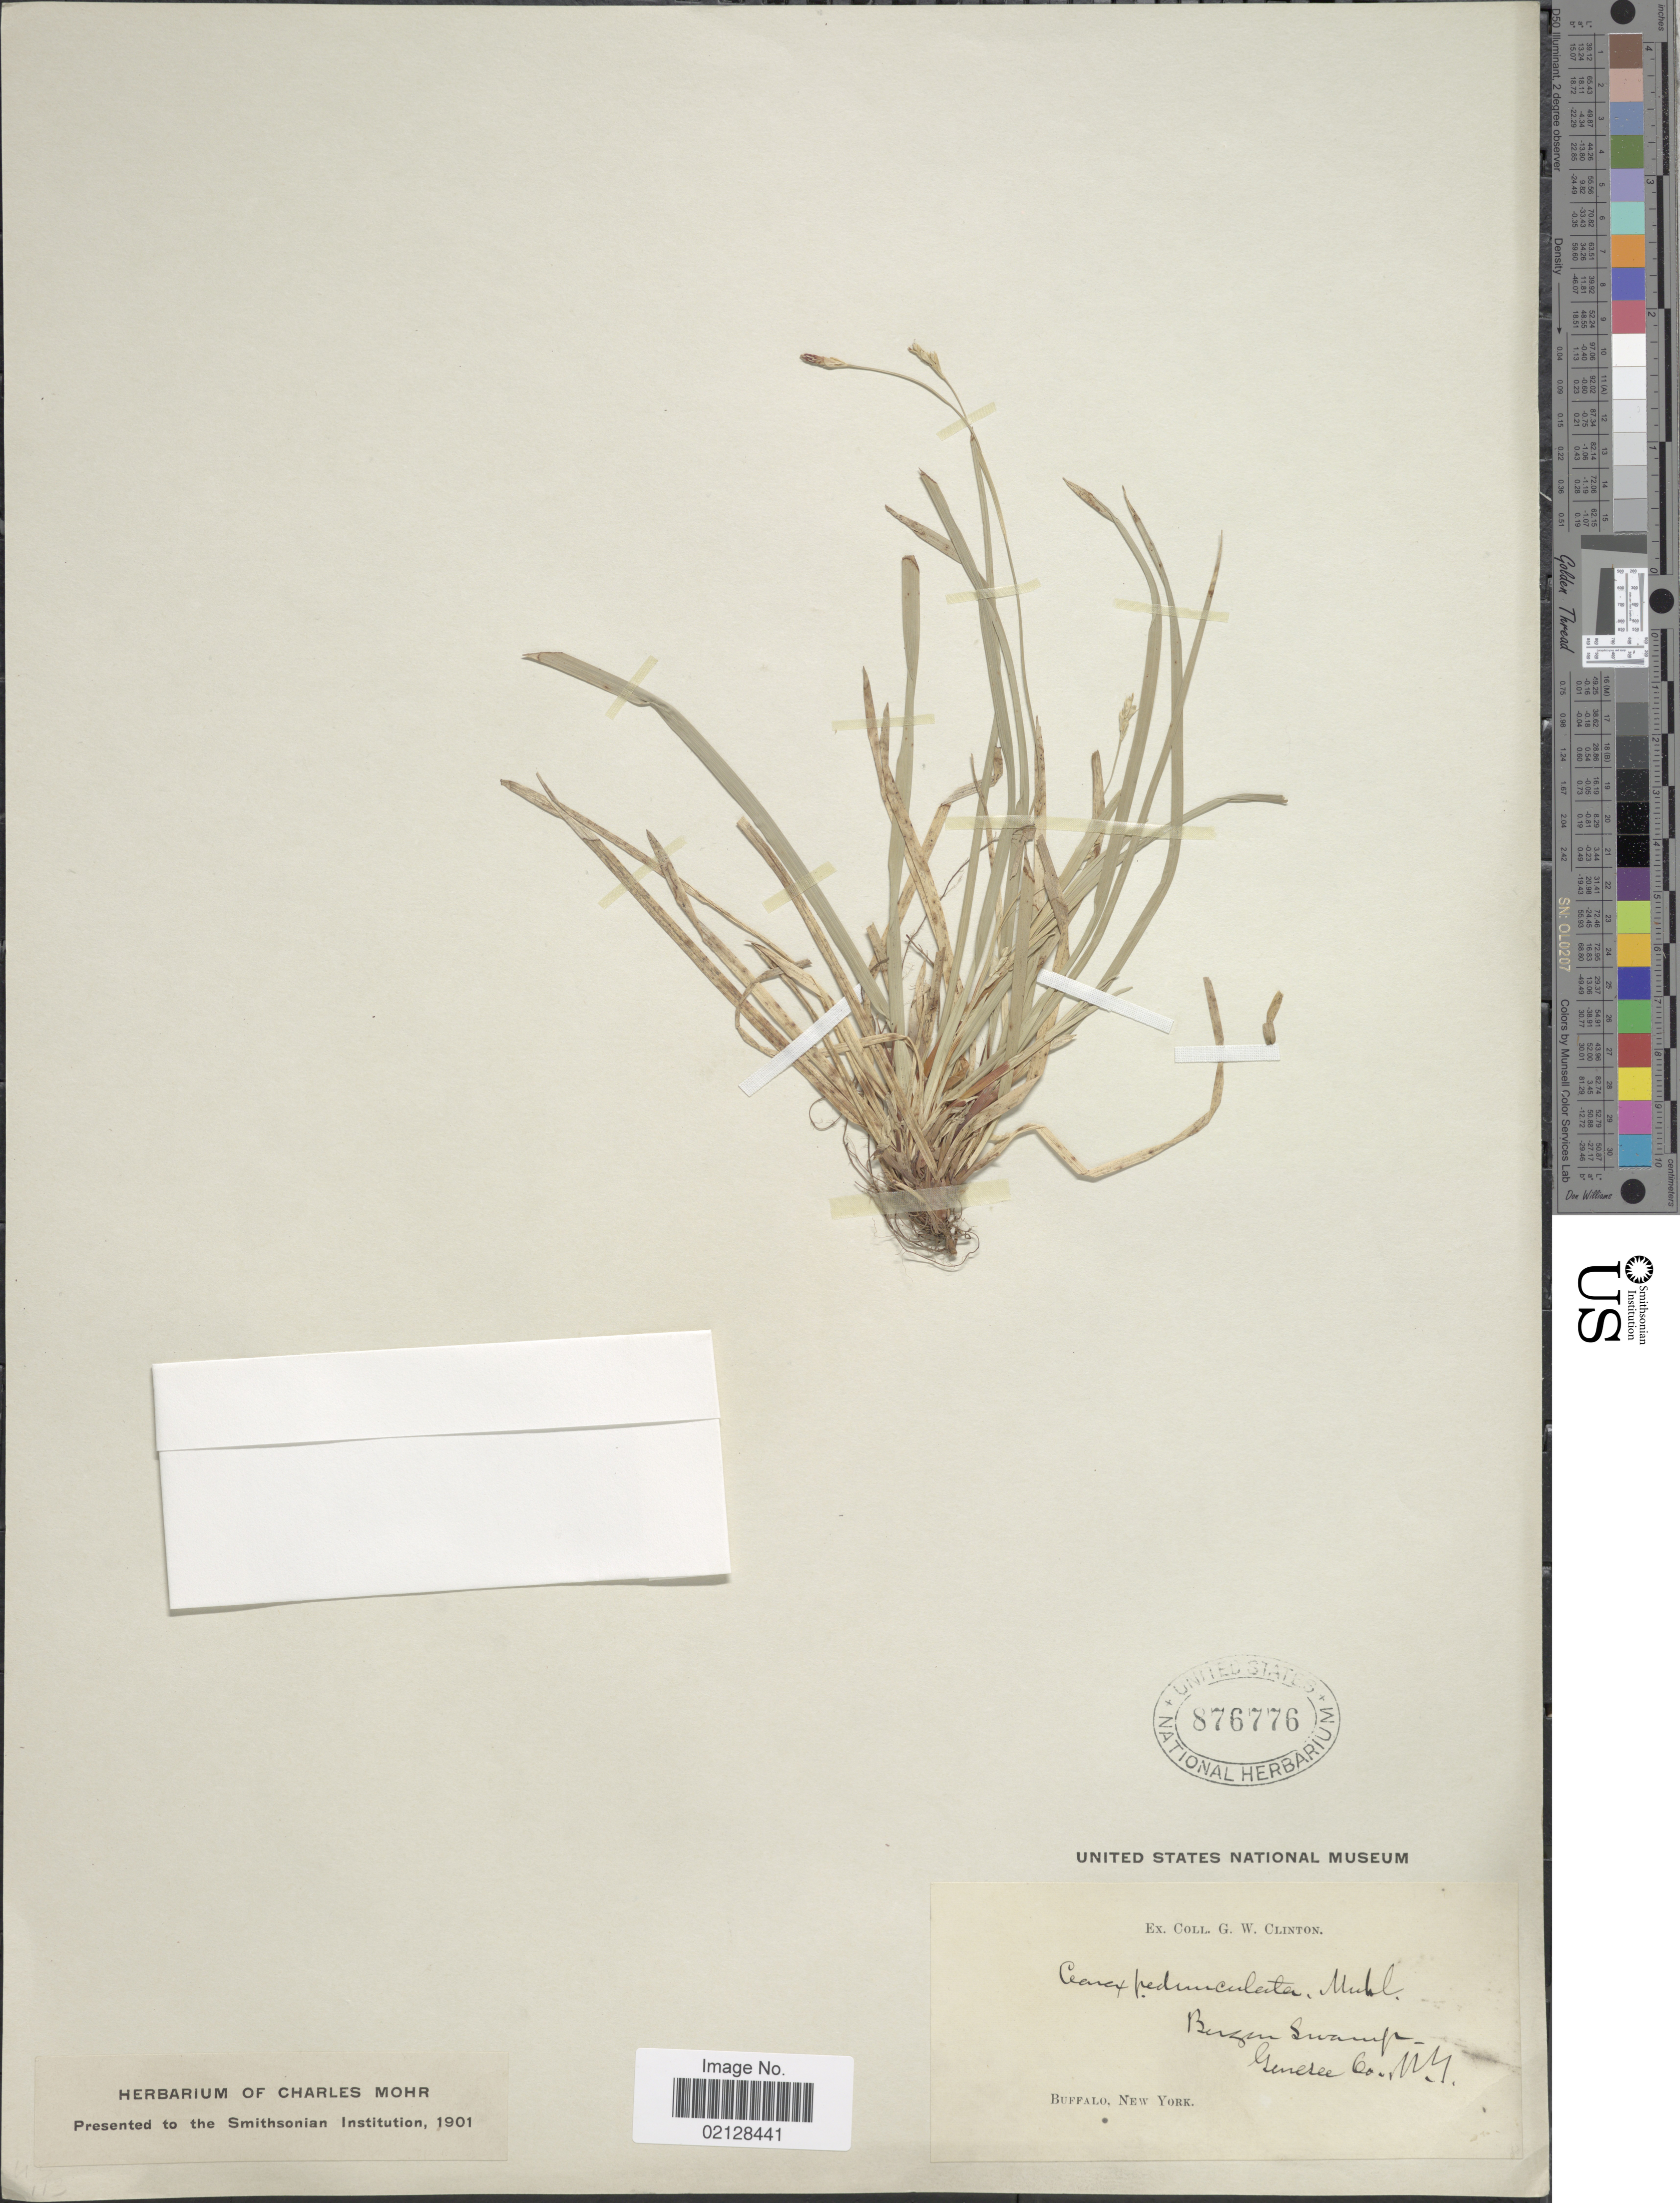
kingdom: Plantae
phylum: Tracheophyta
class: Liliopsida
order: Poales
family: Cyperaceae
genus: Carex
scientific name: Carex pedunculata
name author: Muhl. ex Willd.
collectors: G. W. Clinton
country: United States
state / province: New York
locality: Genesee Co., N.Y.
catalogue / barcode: US 876776